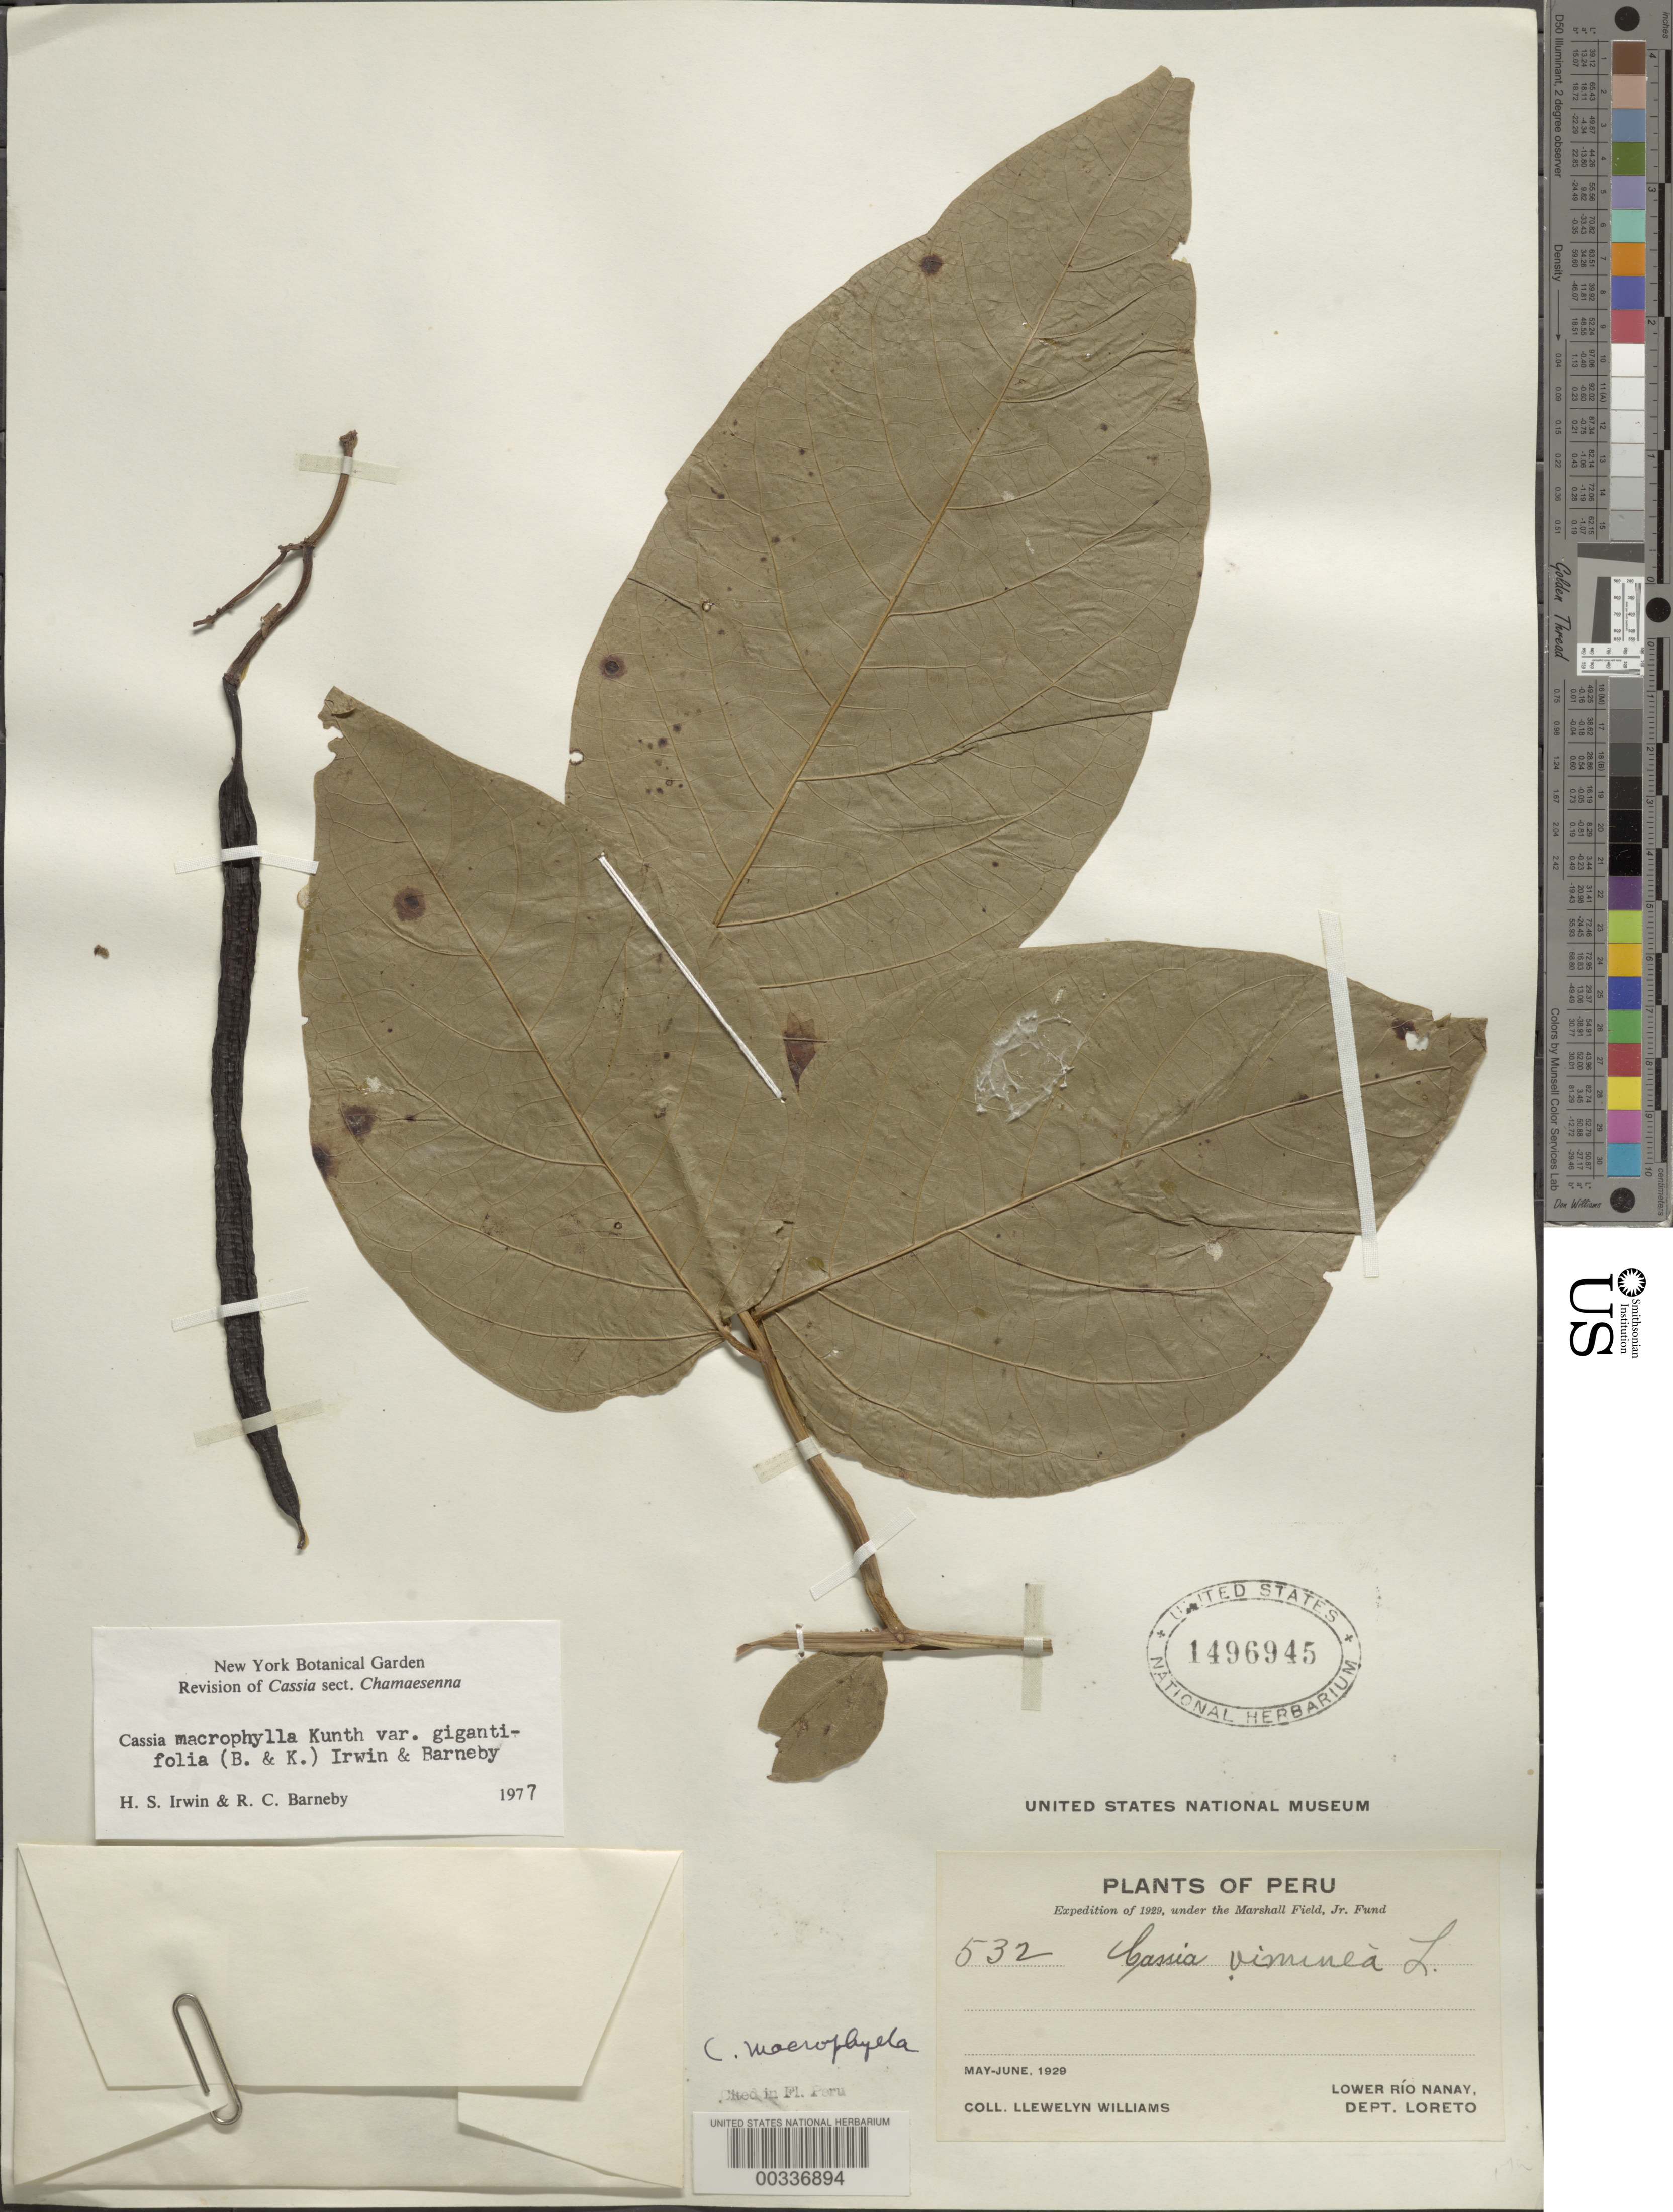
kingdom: Plantae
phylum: Tracheophyta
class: Magnoliopsida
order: Fabales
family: Fabaceae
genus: Senna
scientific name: Senna macrophylla var. gigantifolia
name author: (Britton & Killip) H.S. Irwin & Barneby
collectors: Ll. Williams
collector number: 532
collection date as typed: May 1929 to -- Jun 1929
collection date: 1929-05/1929-06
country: Peru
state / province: Loreto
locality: Lower rio nanay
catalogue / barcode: US 1496945